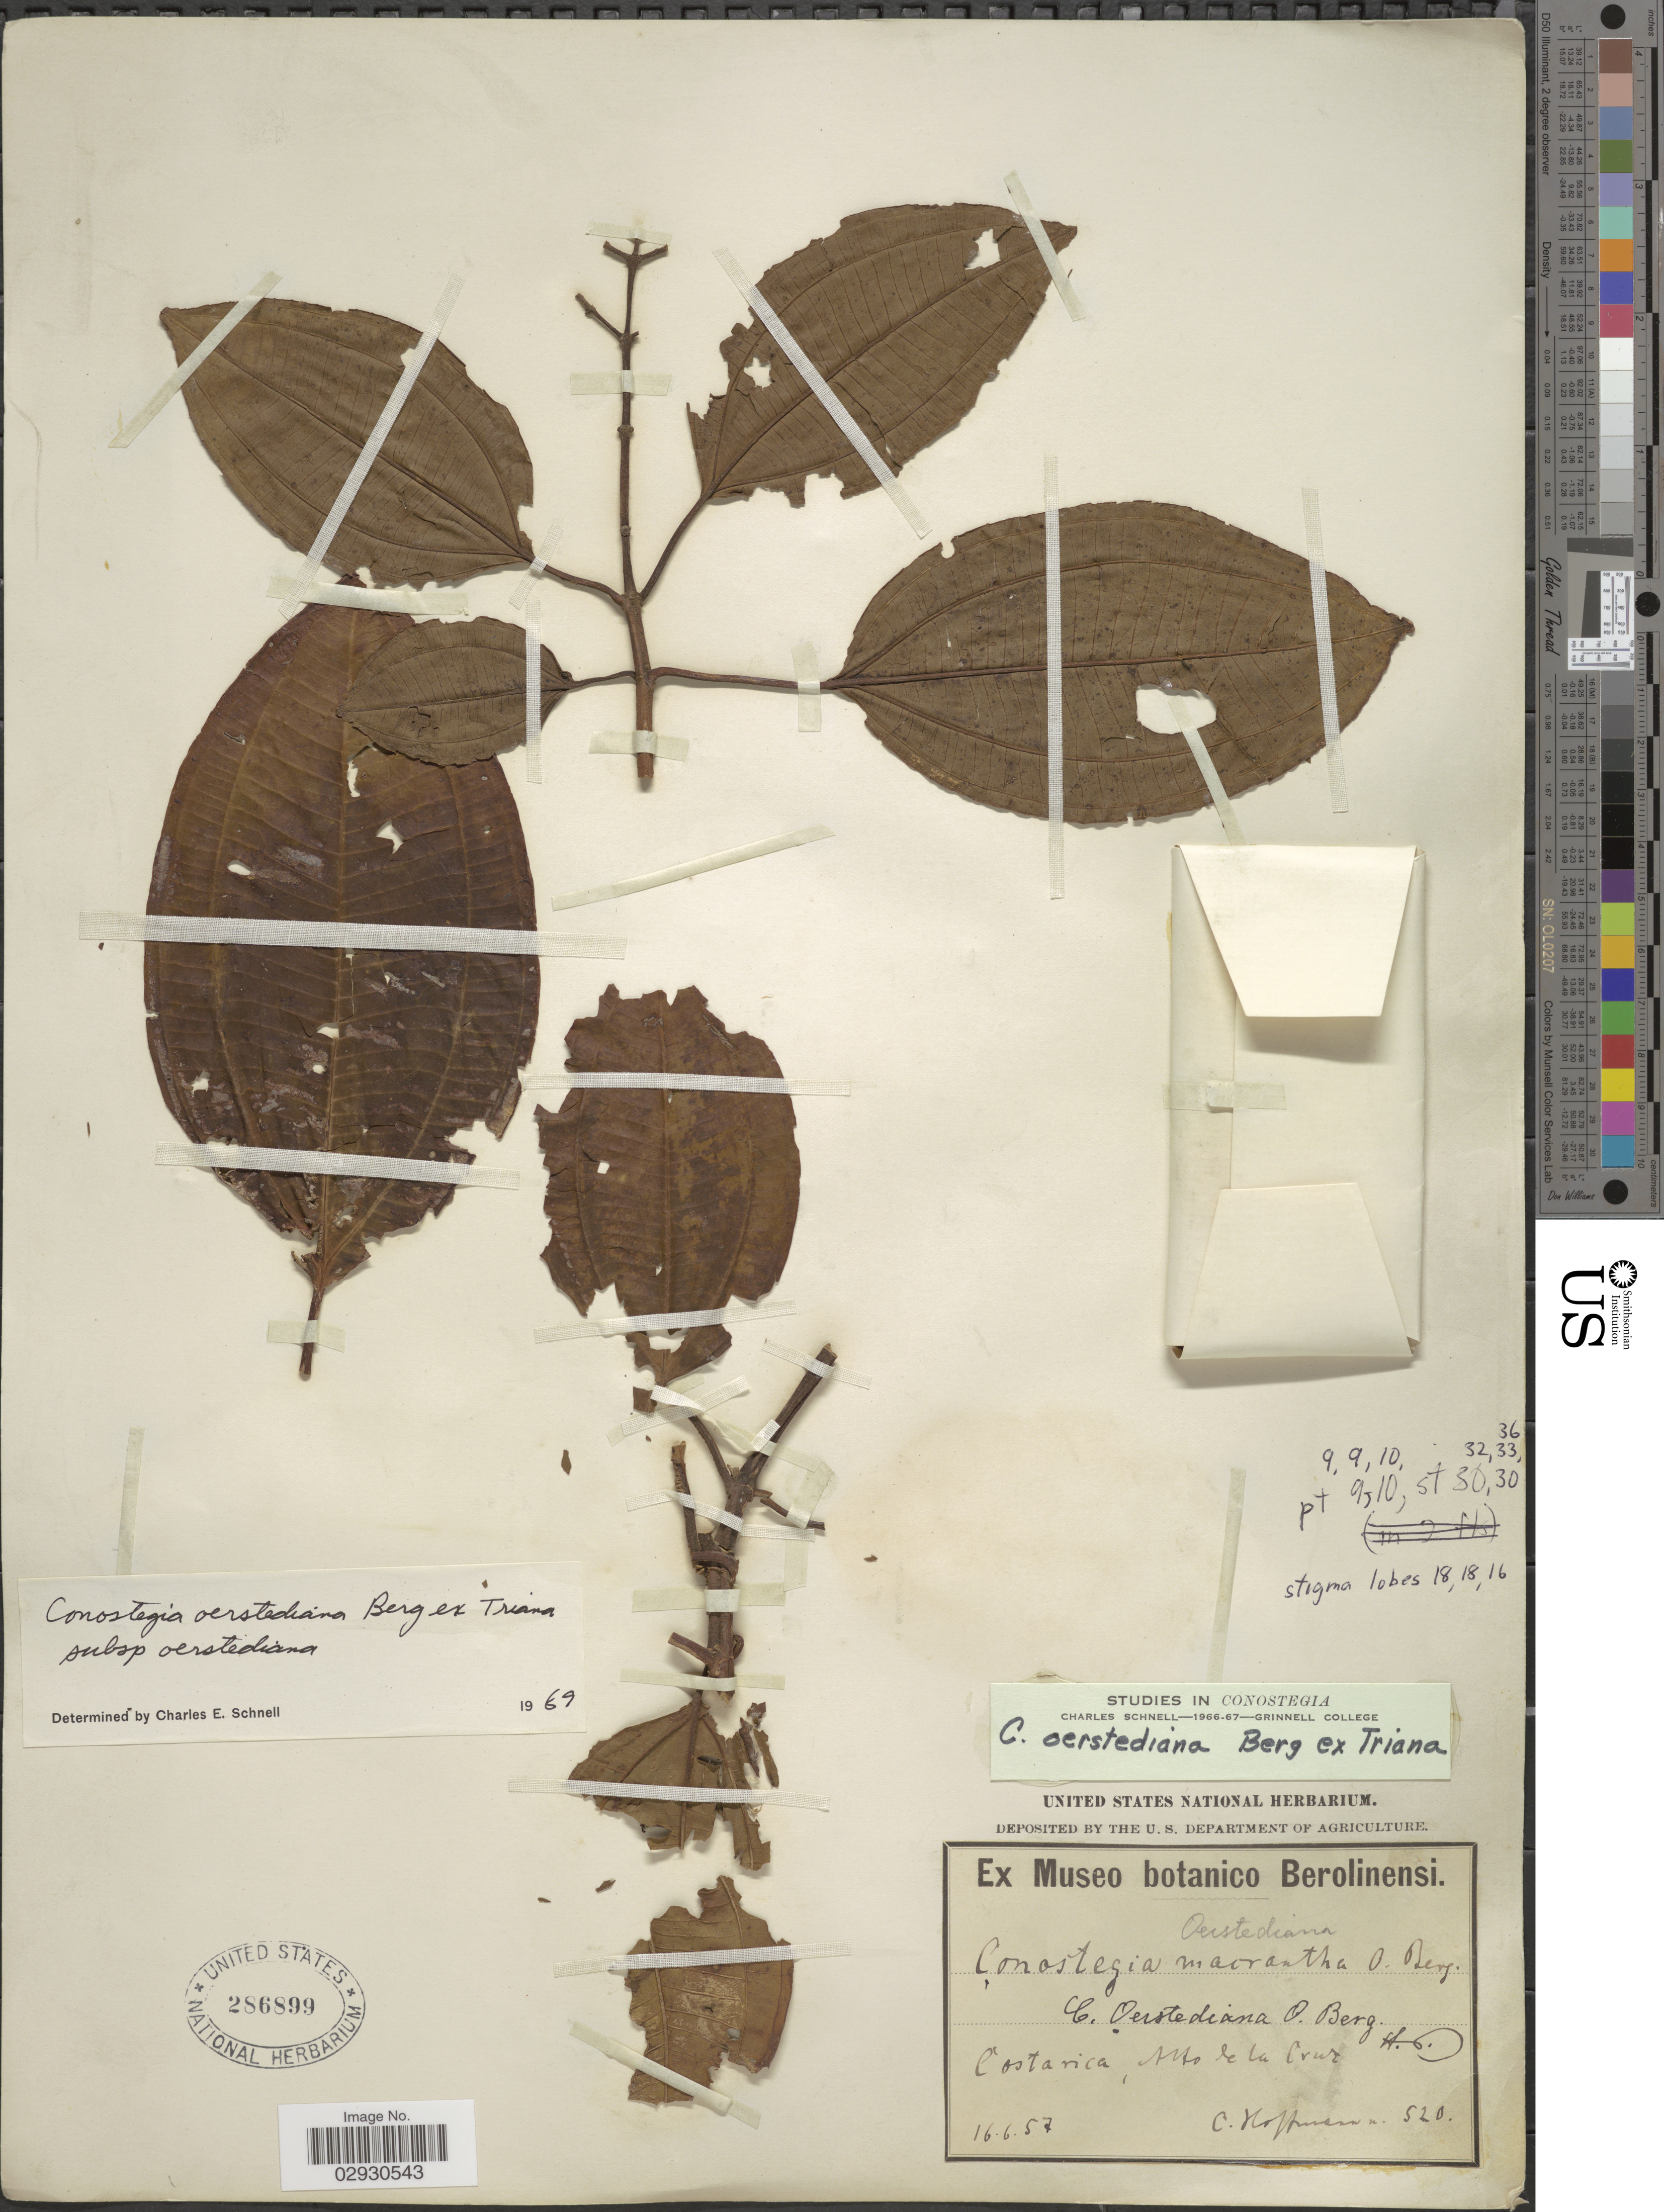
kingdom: Plantae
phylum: Tracheophyta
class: Magnoliopsida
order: Myrtales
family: Melastomataceae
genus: Conostegia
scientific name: Conostegia oerstediana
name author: O. Berg ex Triana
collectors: C. Hoffman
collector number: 520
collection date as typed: Transcribed d/m/y: 16/6/57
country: Costa Rica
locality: Alto de la Cruz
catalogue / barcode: US 286899